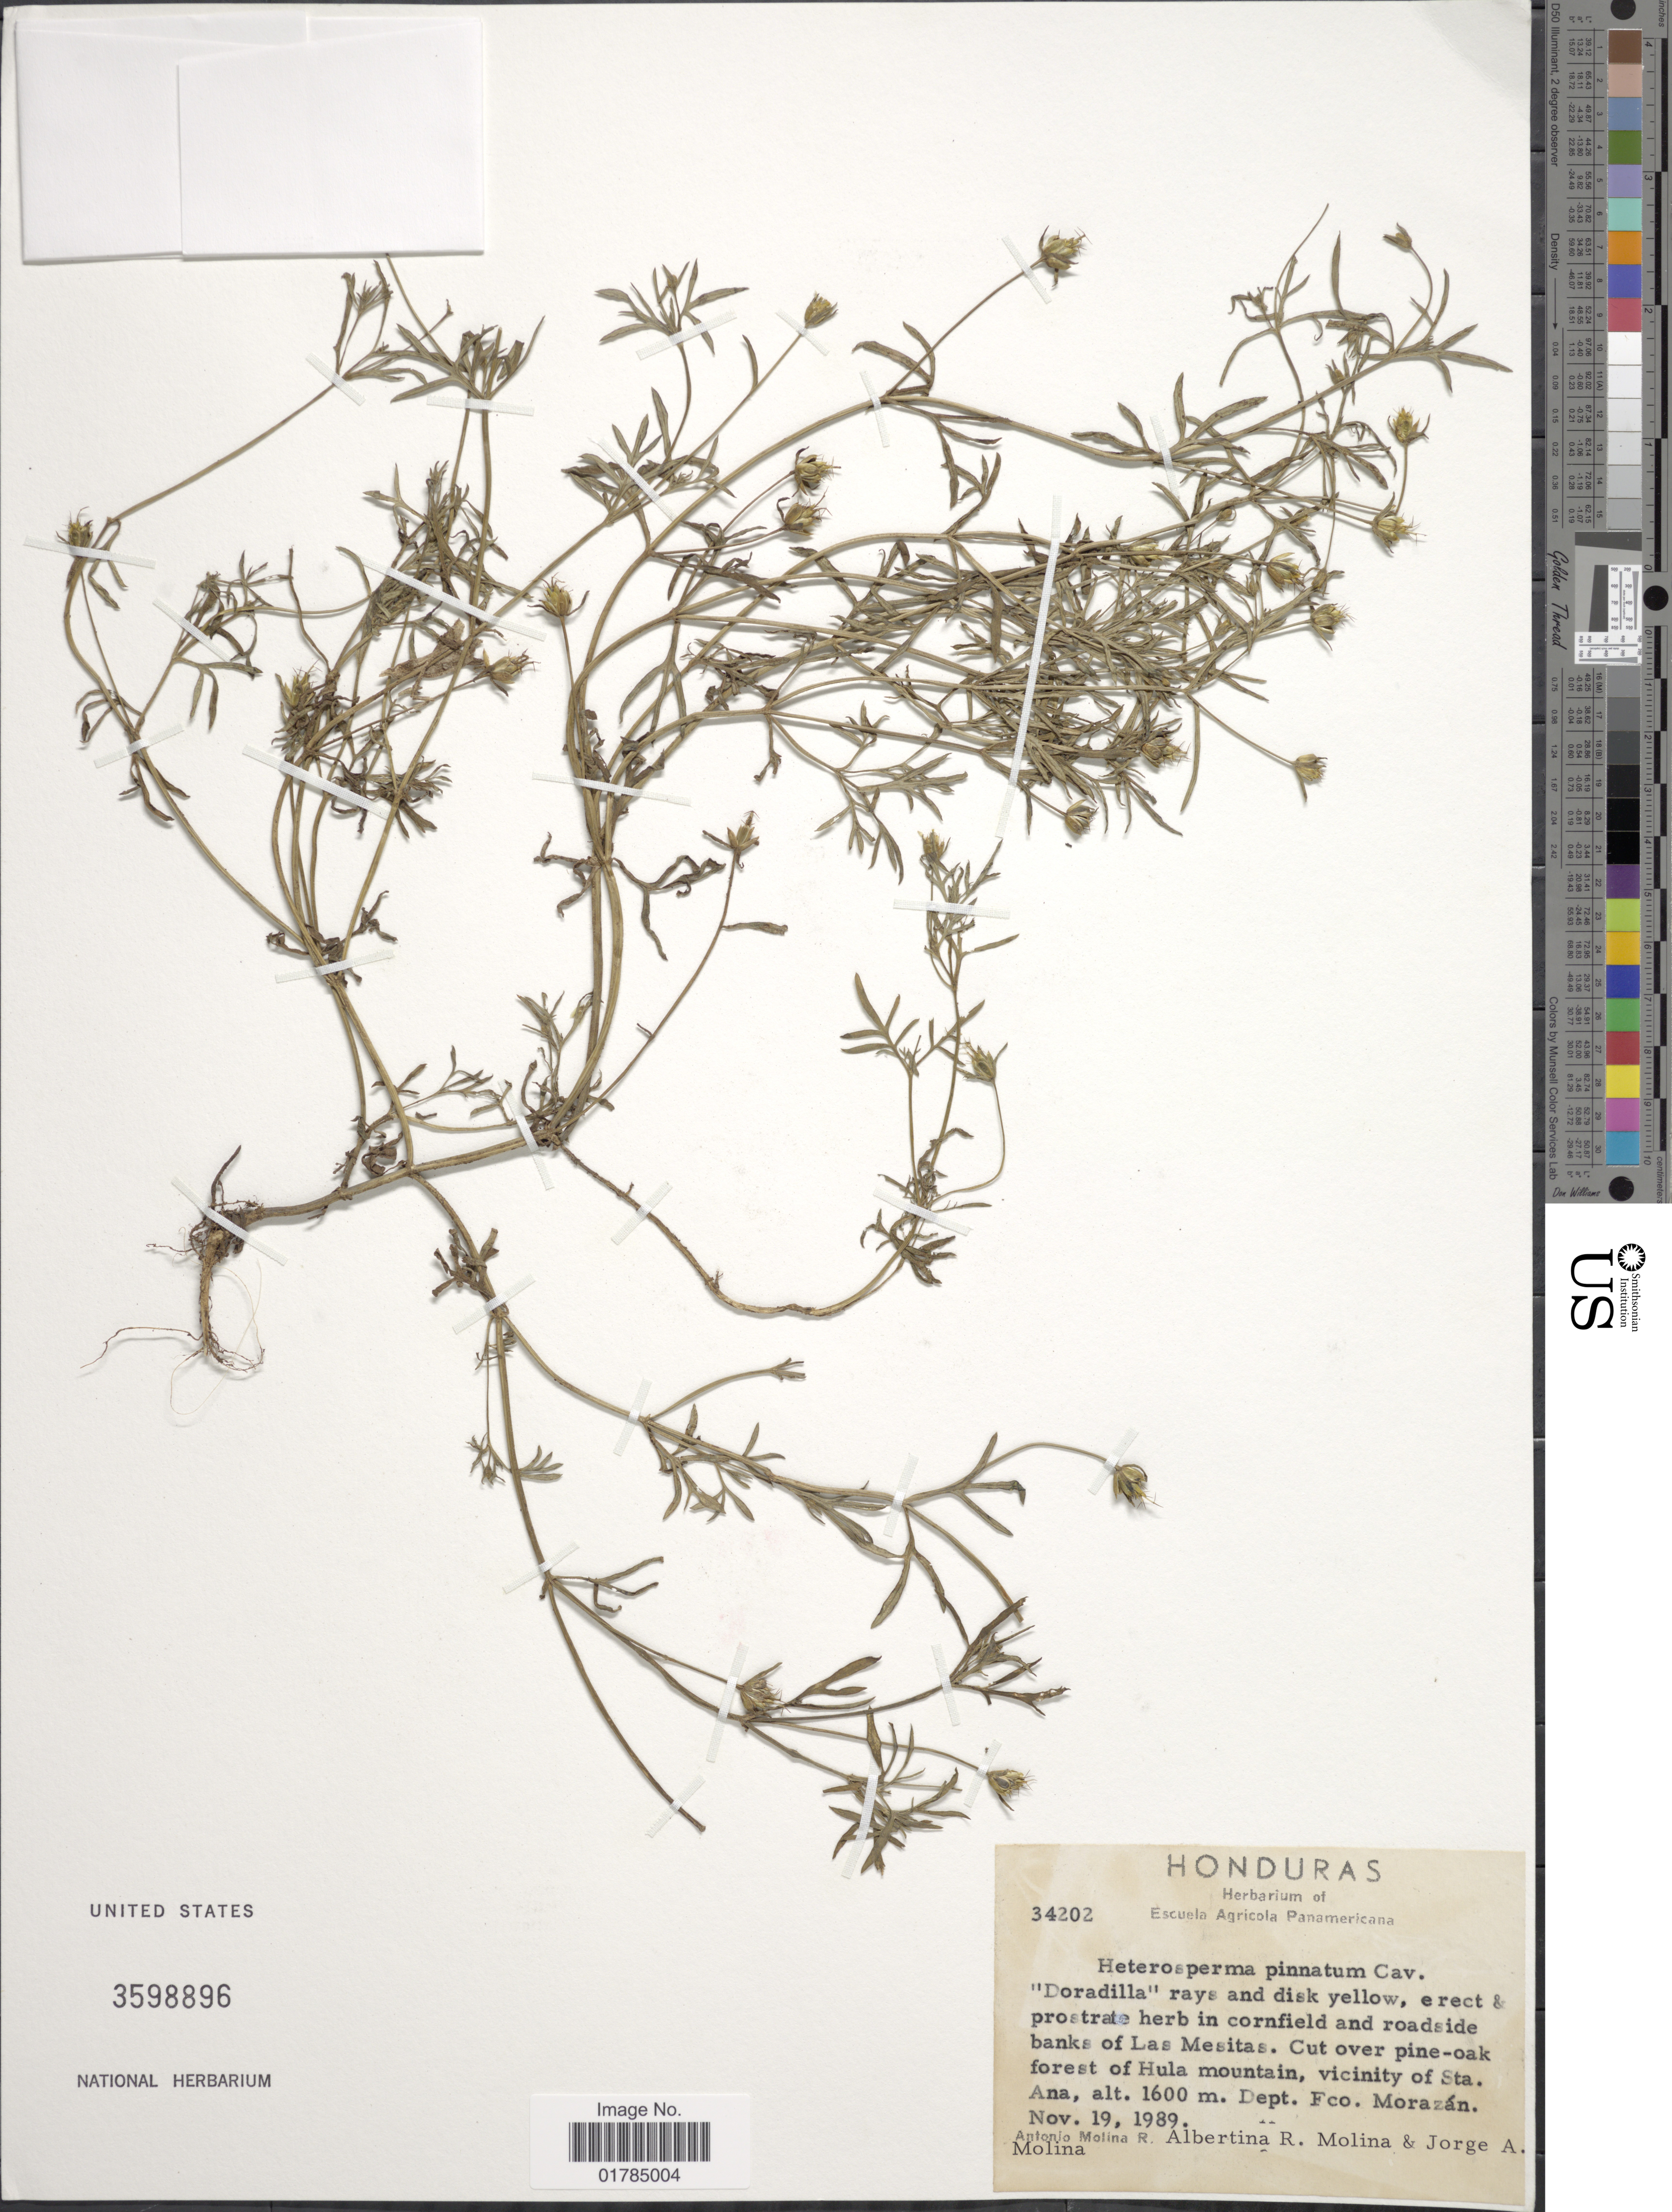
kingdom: Plantae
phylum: Tracheophyta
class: Magnoliopsida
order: Asterales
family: Asteraceae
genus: Heterosperma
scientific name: Heterosperma pinnatum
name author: Cav.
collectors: A. Molina R., A. R. Molina & J. A. Molina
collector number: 34202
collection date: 1989-11-19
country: Honduras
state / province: Fco. Morazán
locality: Forest of Hula mountain, vicinity of Sta Ana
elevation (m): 1600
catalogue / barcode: US 3598896